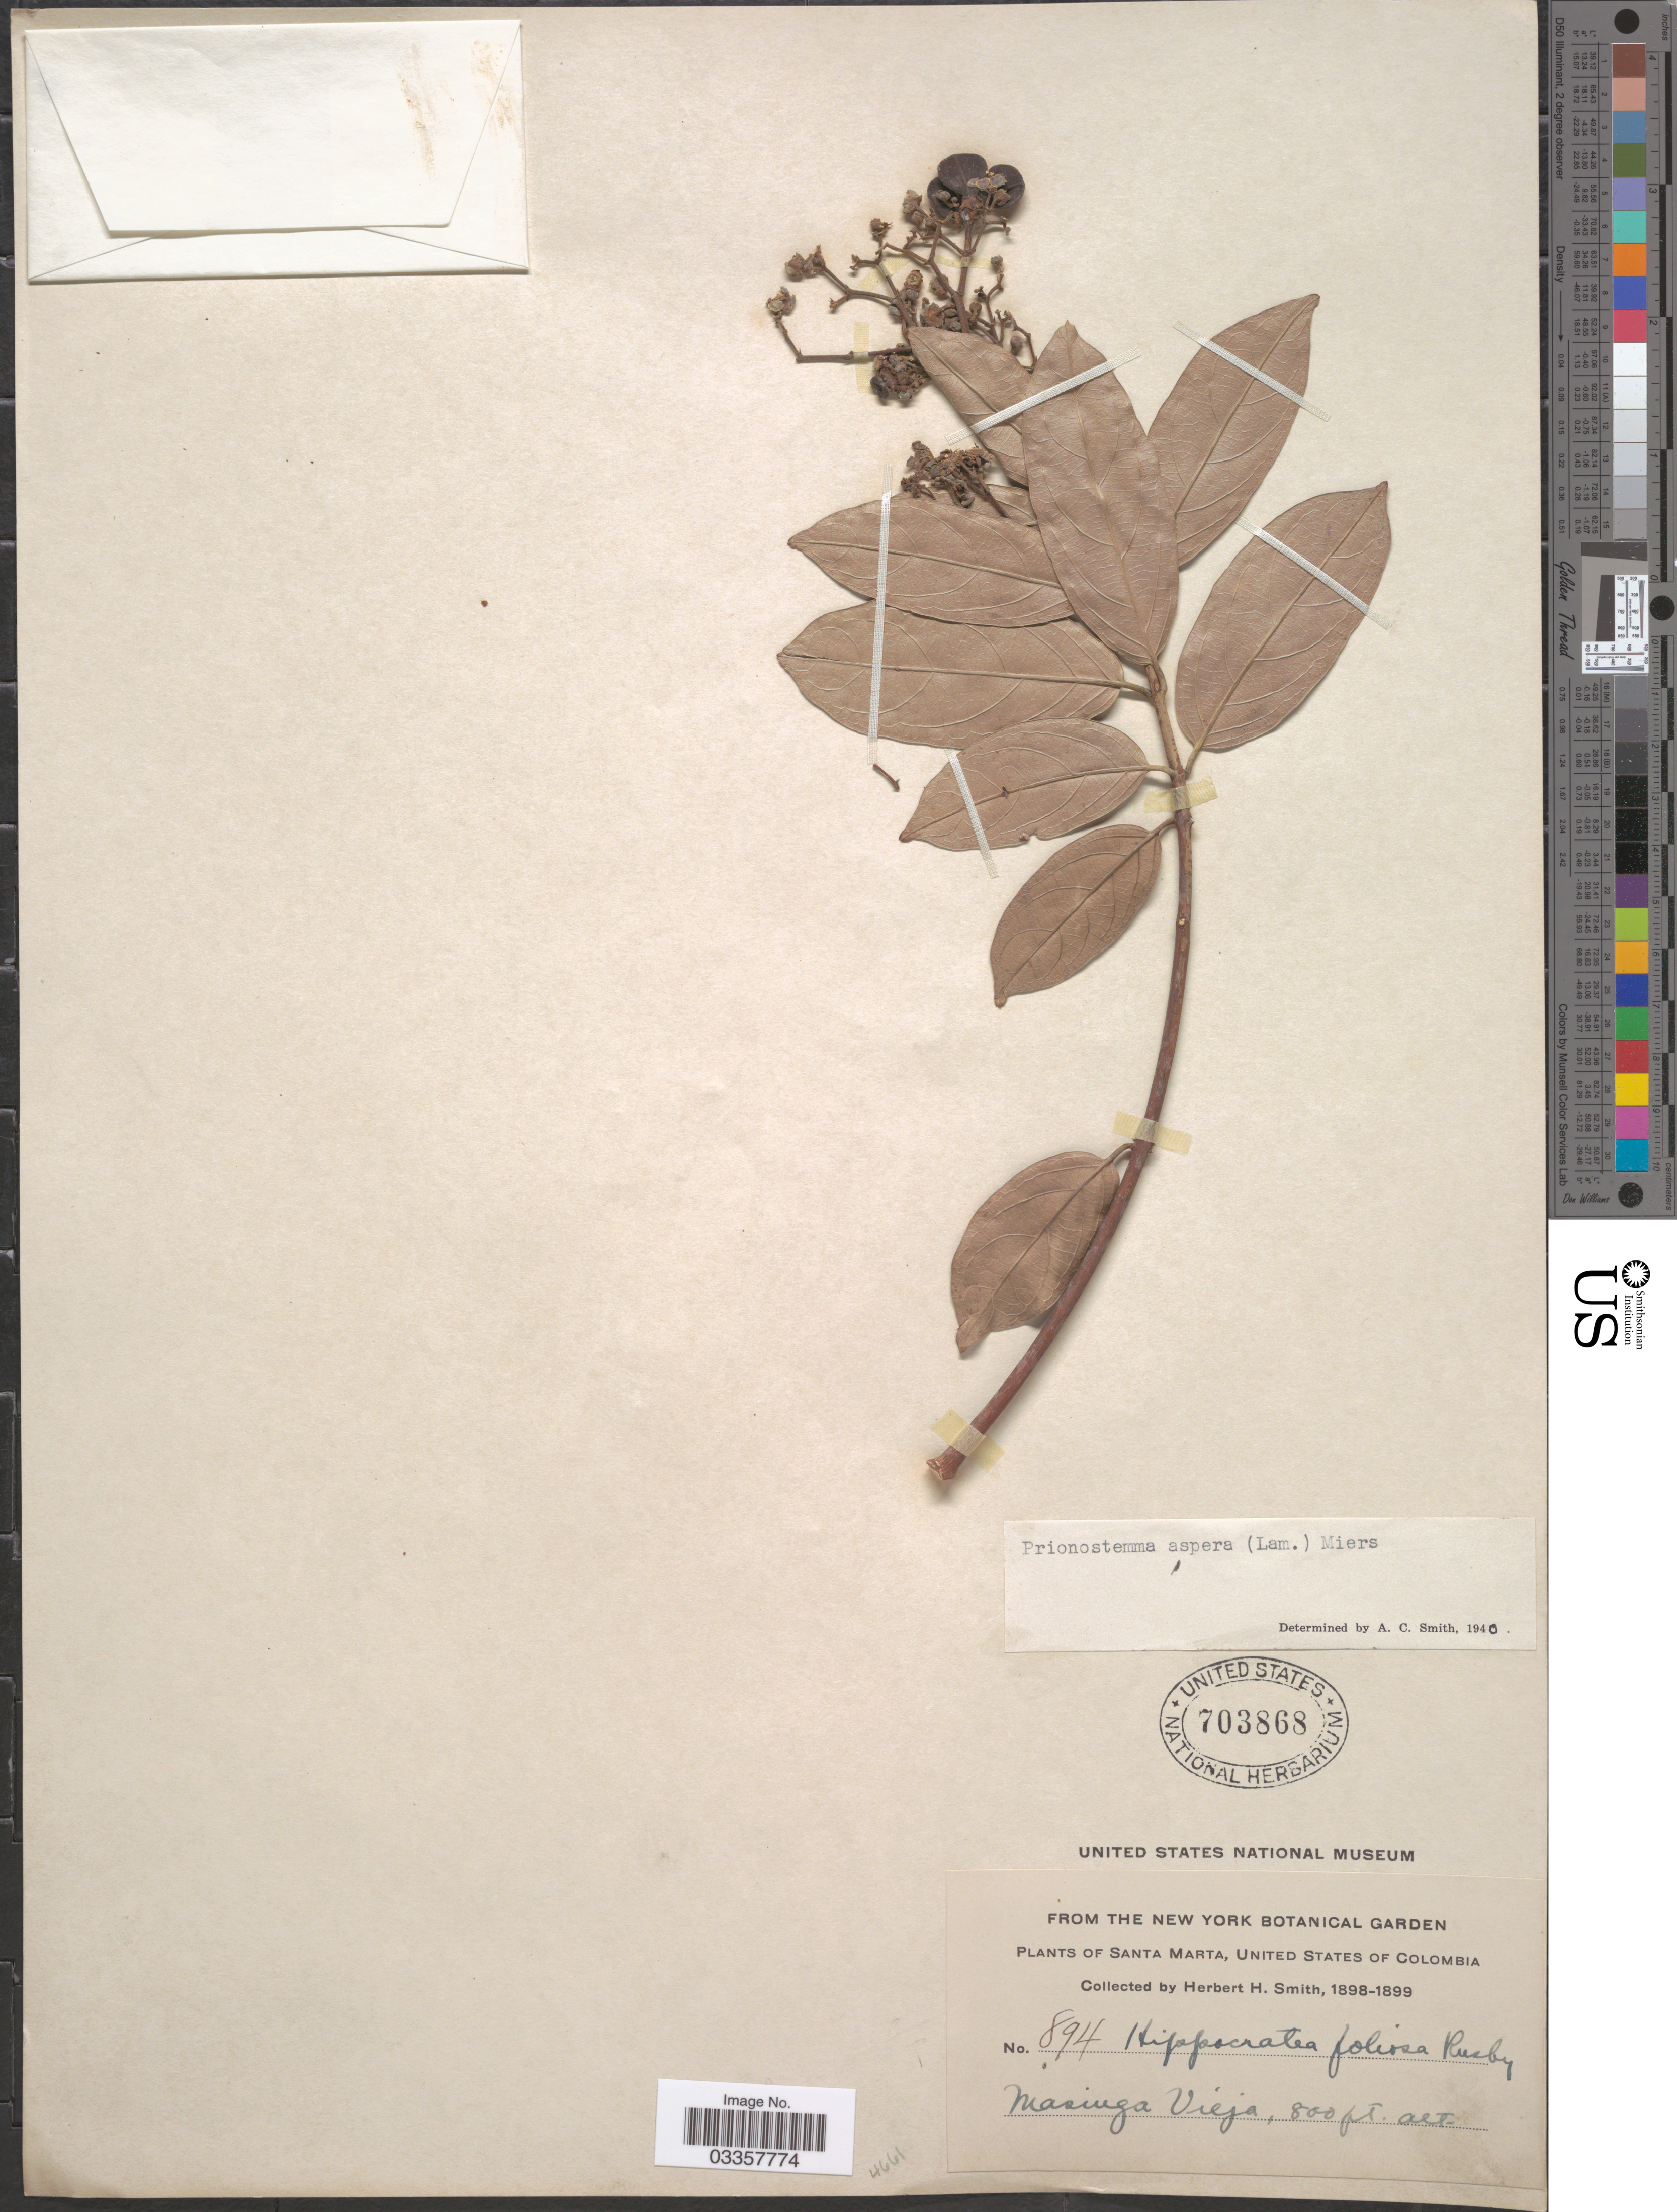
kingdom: Plantae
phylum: Tracheophyta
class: Magnoliopsida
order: Celastrales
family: Celastraceae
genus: Prionostemma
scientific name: Prionostemma aspera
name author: (Lam.) Miers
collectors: Herbert H. Smith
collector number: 894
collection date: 1898/1899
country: Colombia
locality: Santa Marta, United States of Colombia. Masinga Vieja.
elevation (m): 244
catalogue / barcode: US 703868